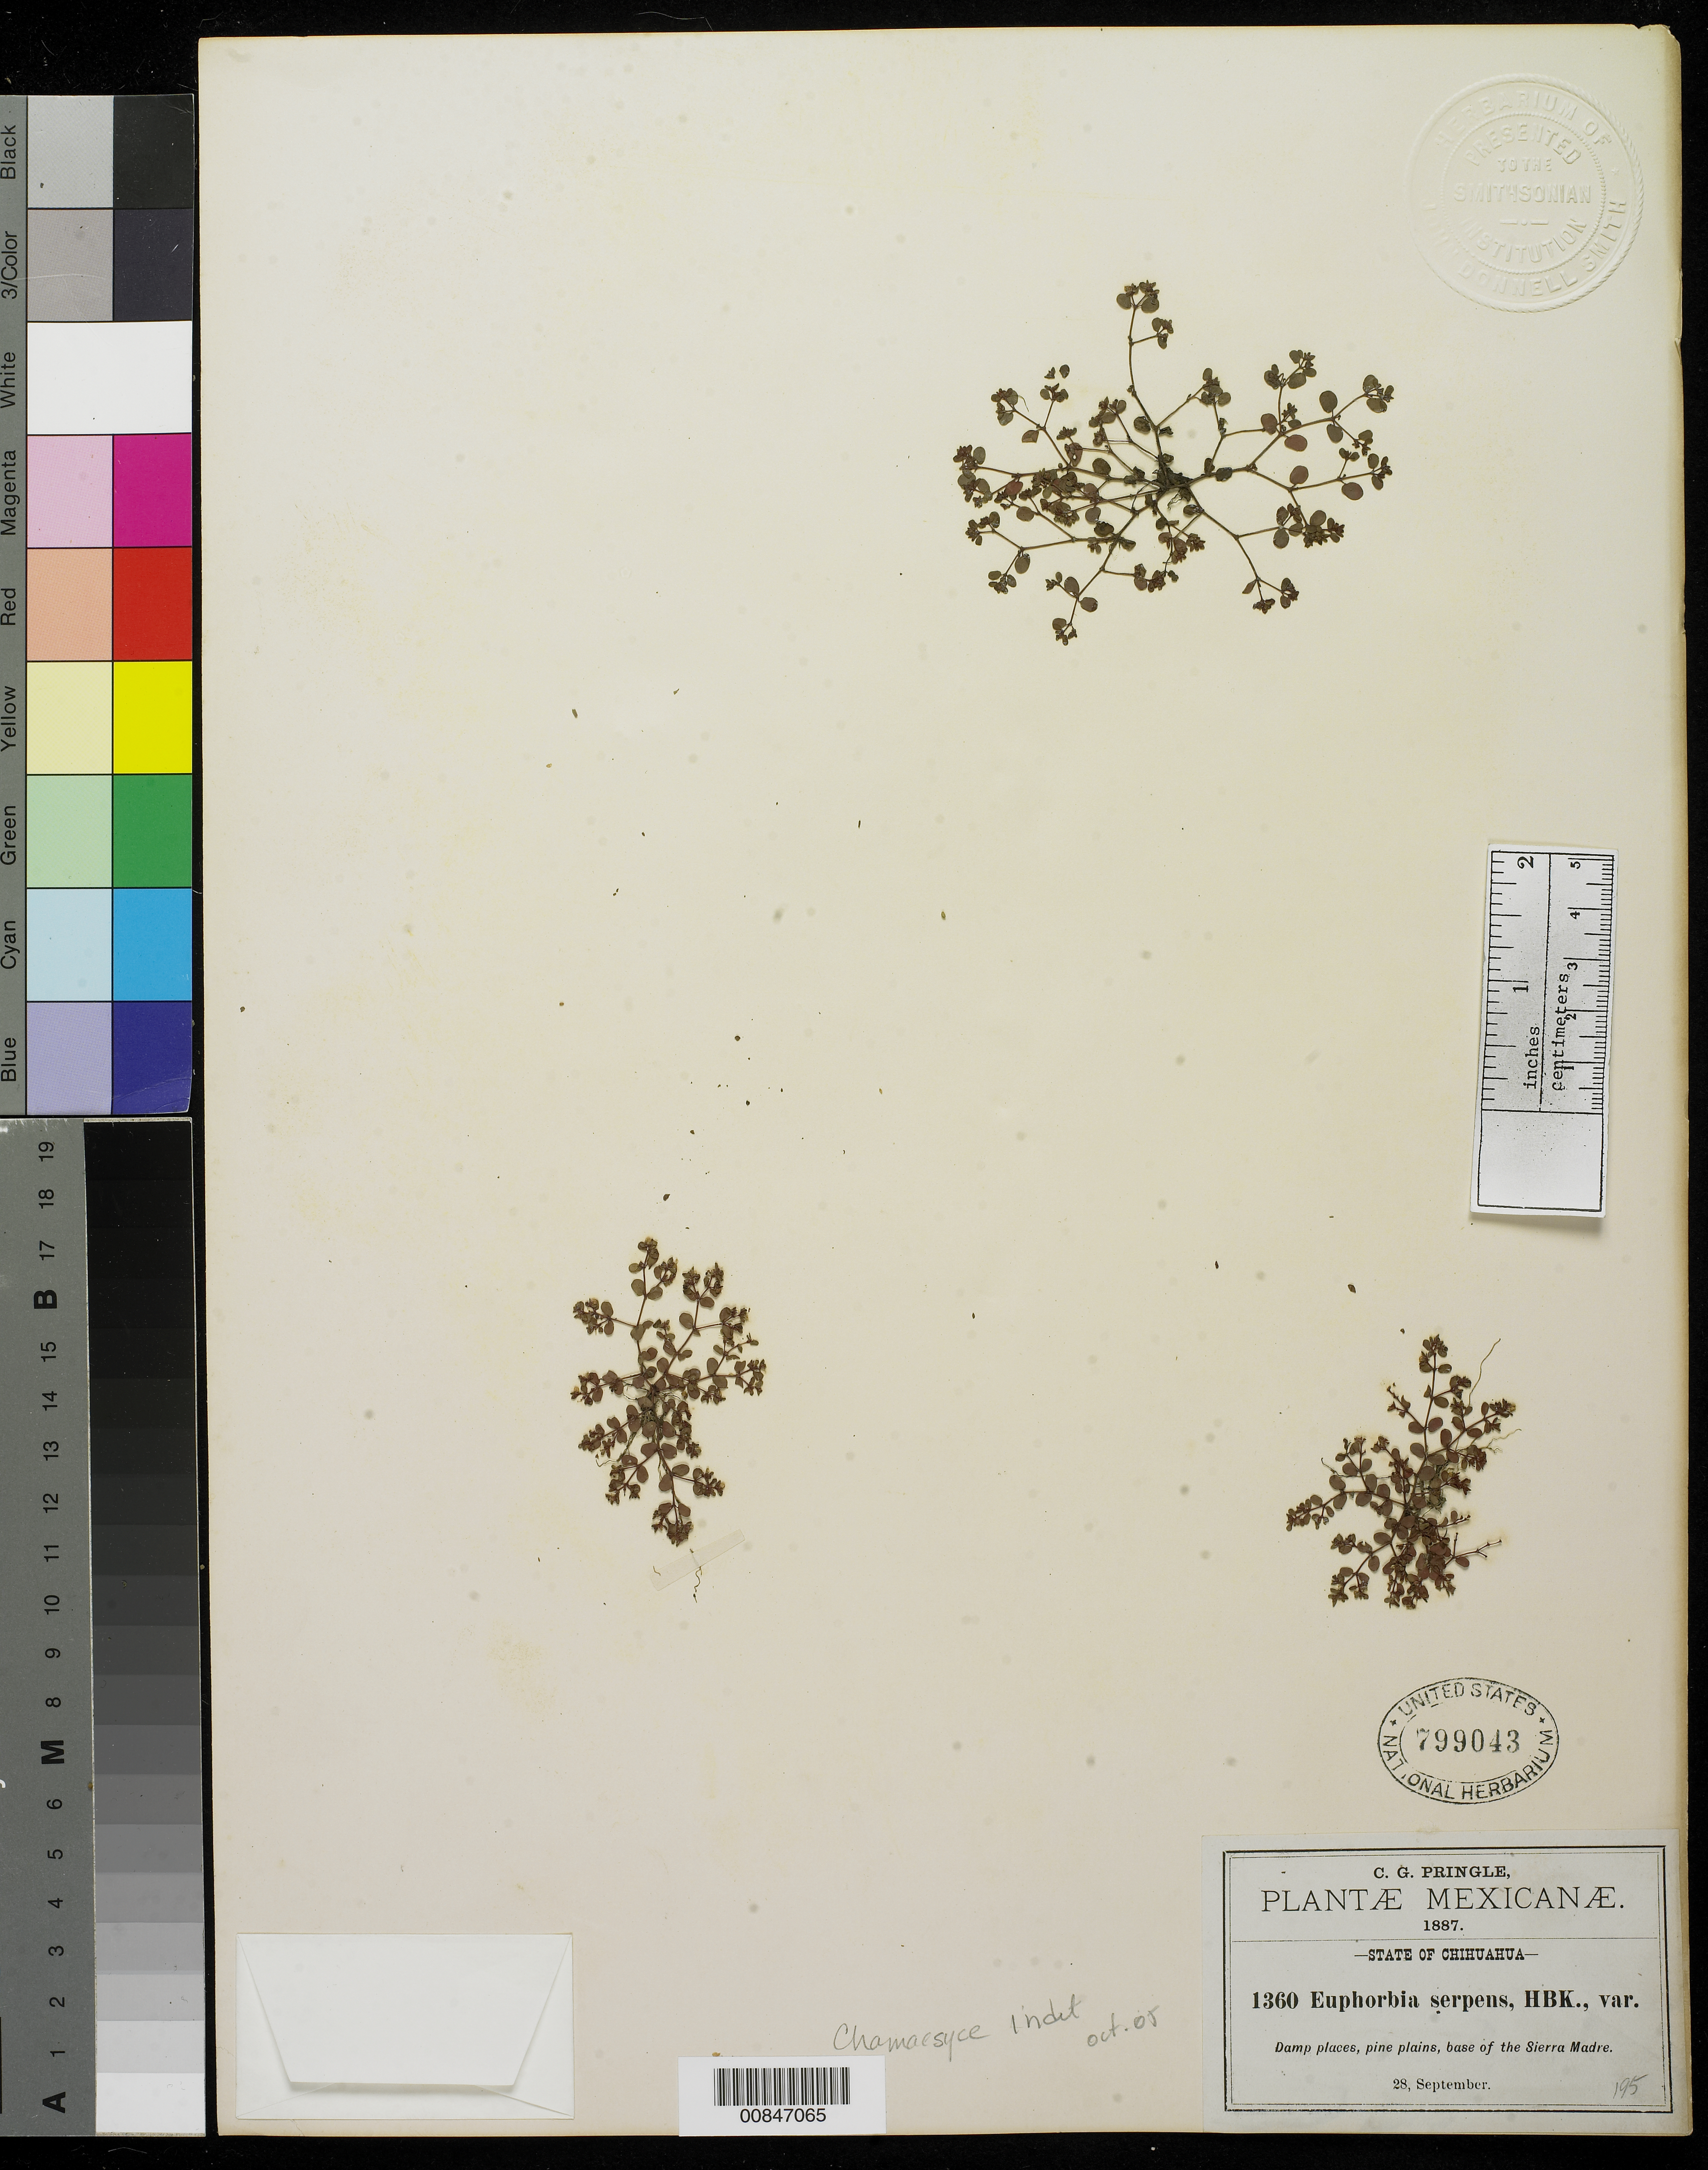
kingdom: Plantae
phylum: Tracheophyta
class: Magnoliopsida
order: Malpighiales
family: Euphorbiaceae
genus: Euphorbia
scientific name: Euphorbia sp.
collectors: C. G. Pringle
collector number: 1360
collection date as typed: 28 Sep 1887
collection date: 1887-09-28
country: Mexico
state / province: Chihuahua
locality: Base of the Sierra Madre.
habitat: Damp places, pine plains.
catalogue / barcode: US 799043